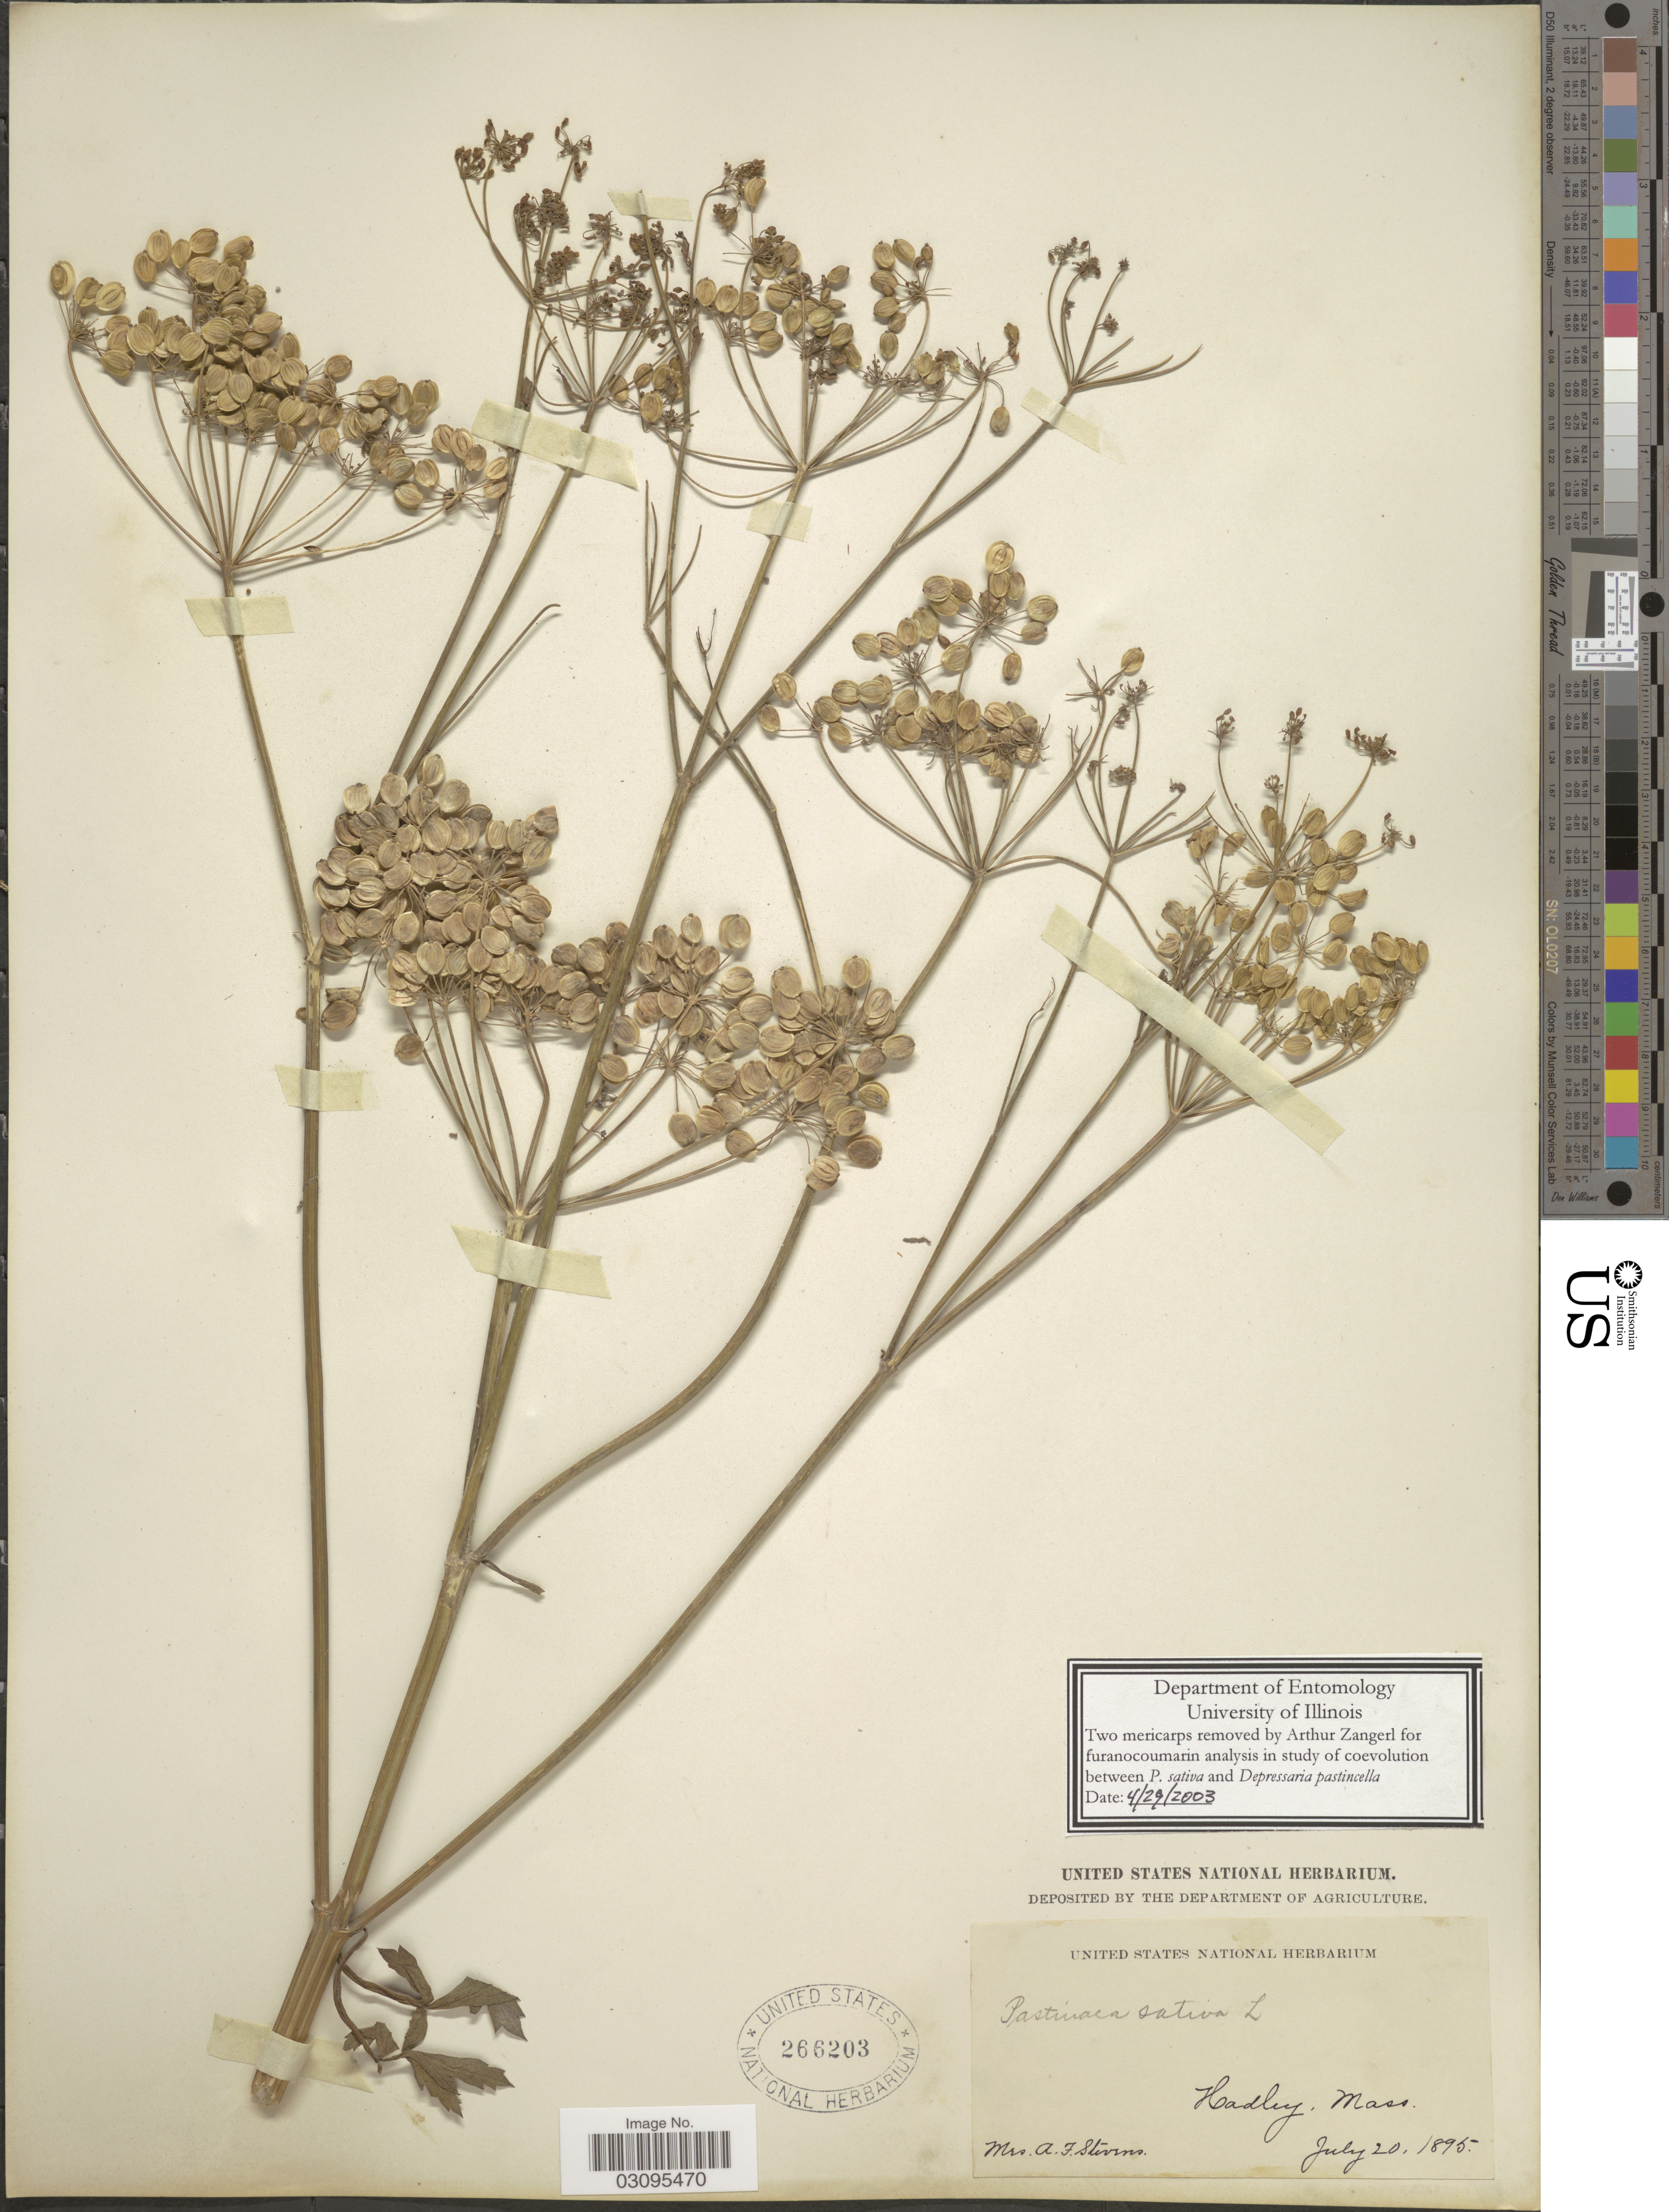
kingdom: Plantae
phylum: Tracheophyta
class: Magnoliopsida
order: Apiales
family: Apiaceae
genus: Pastinaca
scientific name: Pastinaca sativa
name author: L.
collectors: A. Stevens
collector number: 266203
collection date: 1895-07-20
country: United States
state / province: Massachusetts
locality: Hadley, Mass.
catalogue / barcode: US 266203